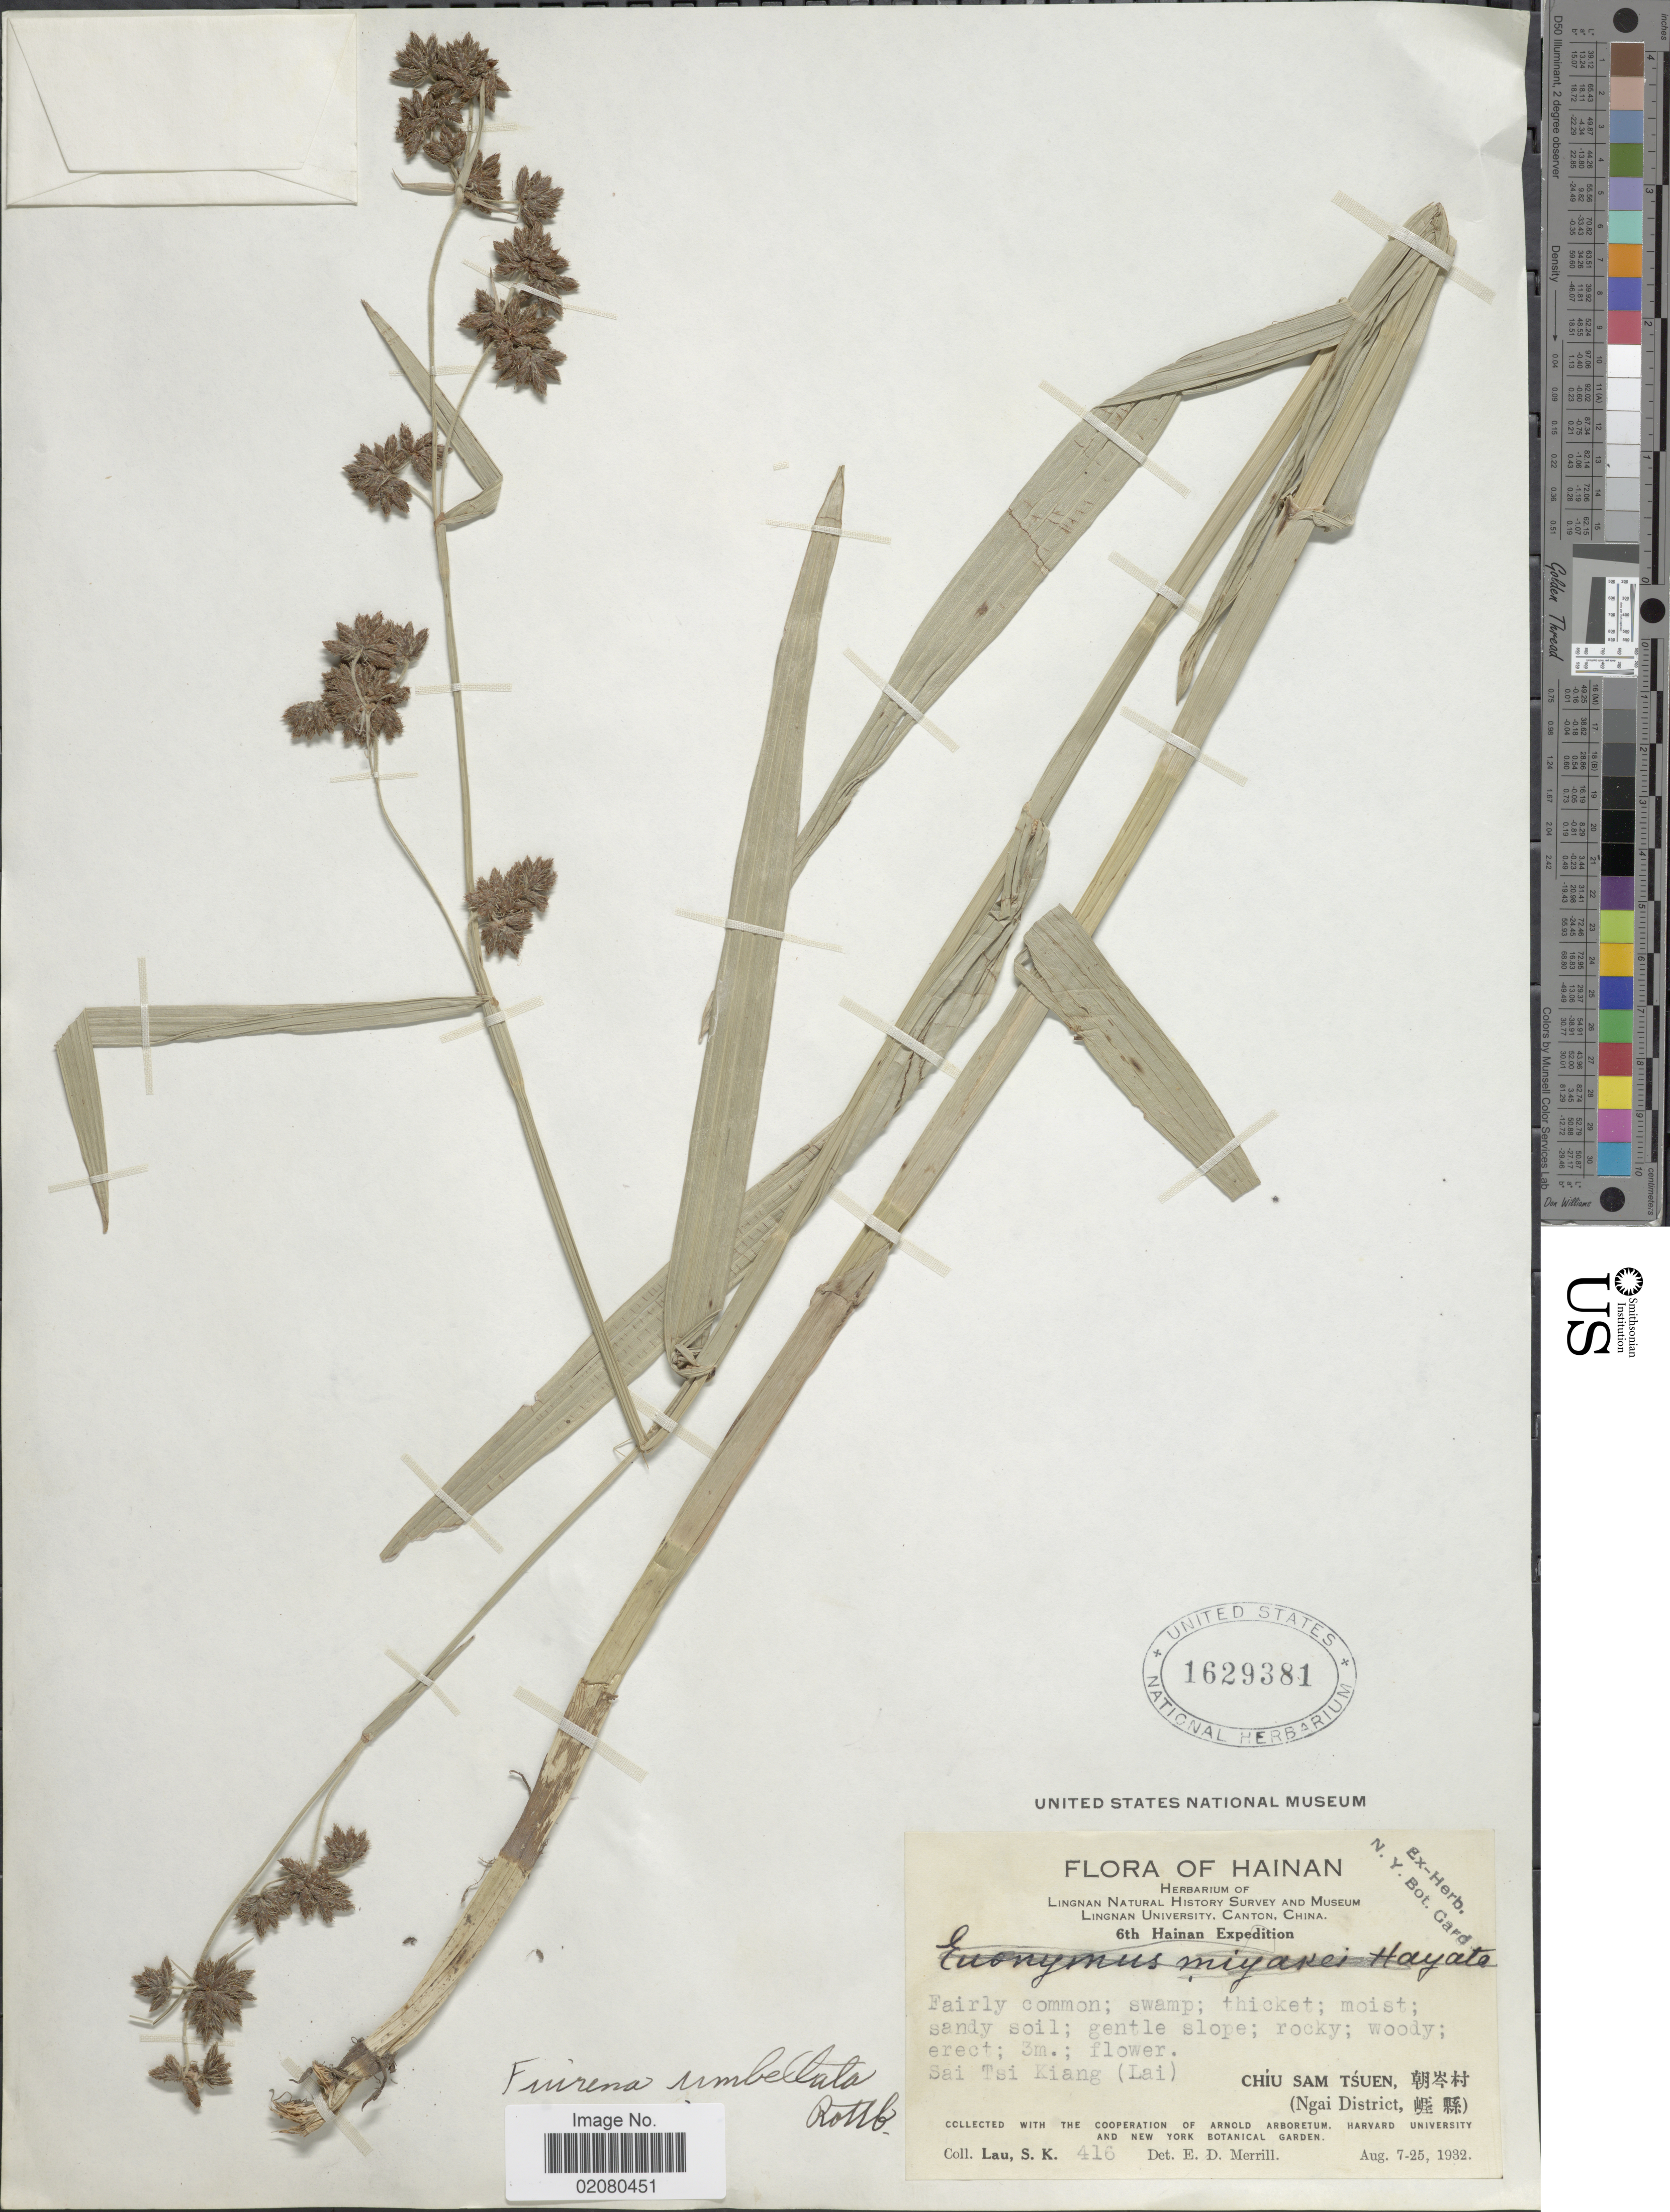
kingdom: Plantae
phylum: Tracheophyta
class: Liliopsida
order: Poales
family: Cyperaceae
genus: Fuirena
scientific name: Fuirena umbellata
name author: Rottb.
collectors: S. K. Lau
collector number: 416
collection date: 1932-08-07/1932-08-25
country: China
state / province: Hainan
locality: Swampgentle slope; rocky; woody, Sai Tsi Kiang (Lai), Chiu San Tsuen (Ngai District).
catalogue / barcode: US 1629381